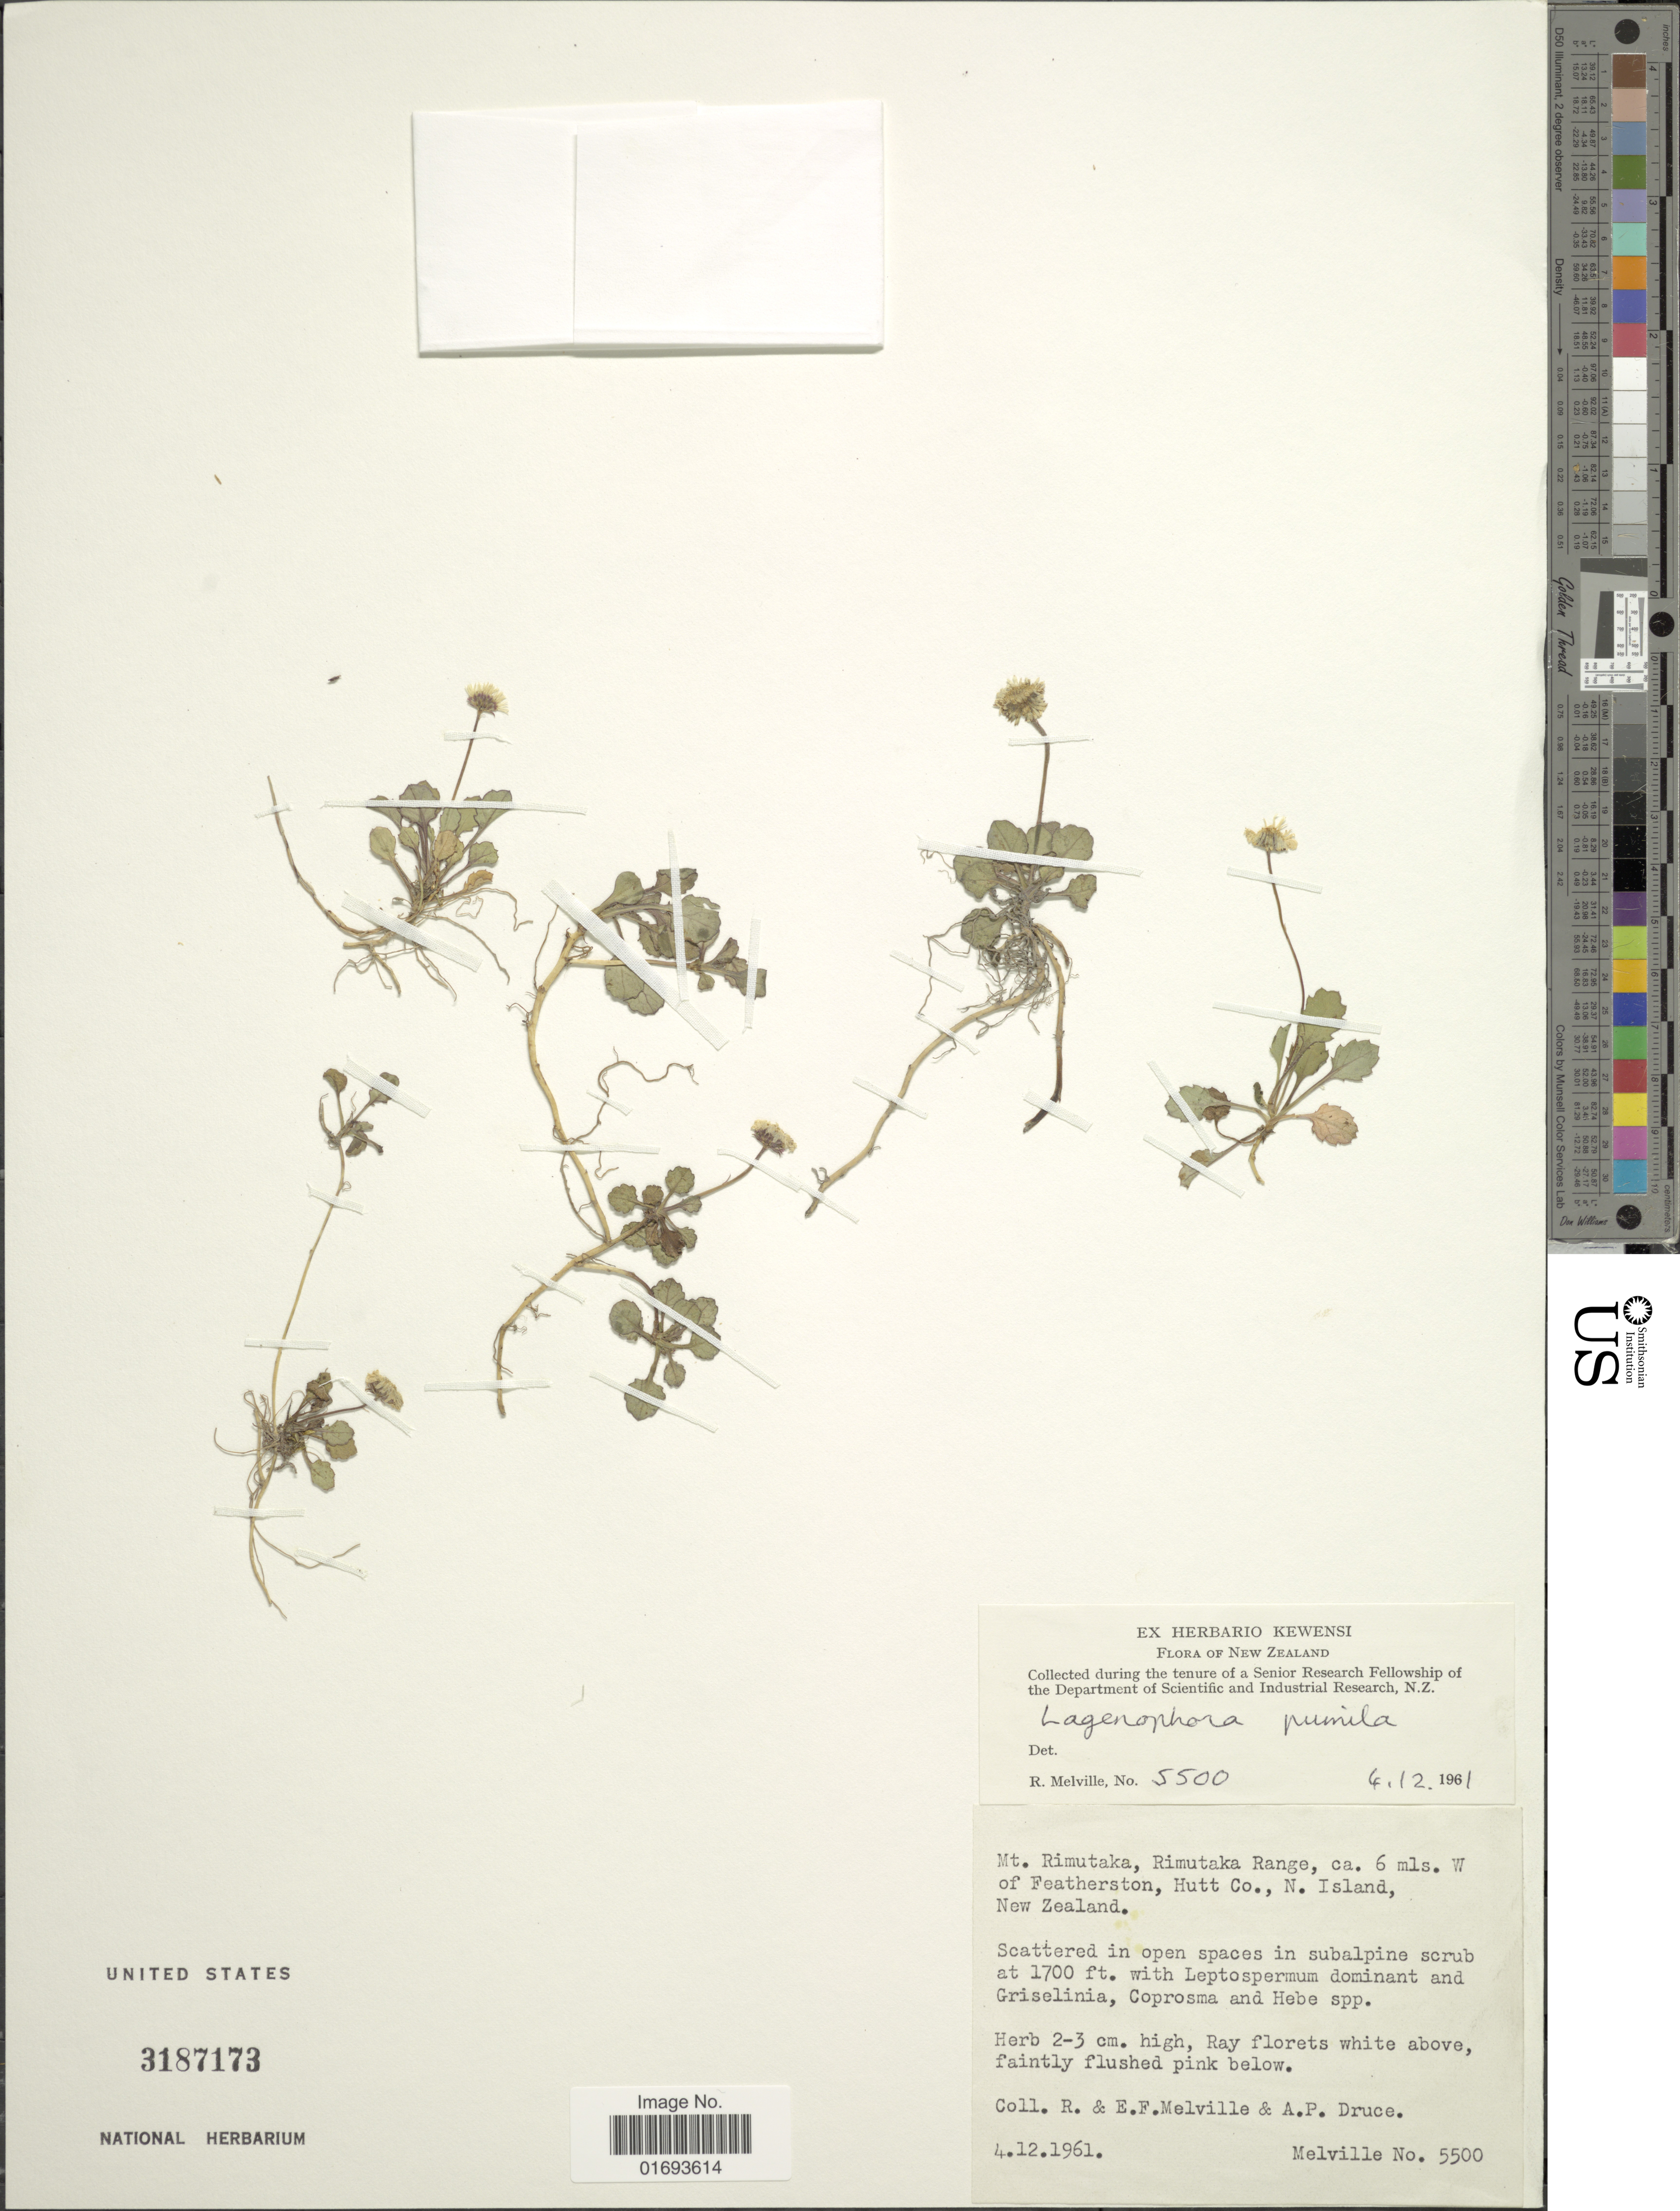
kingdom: Plantae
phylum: Tracheophyta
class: Magnoliopsida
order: Asterales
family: Asteraceae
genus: Lagenophora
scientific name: Lagenophora pumila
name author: (G. Forst.) Cheeseman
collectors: R. Melville, E. Melville & A. Druce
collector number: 5500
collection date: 1961-12-04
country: New Zealand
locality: Mt. Rimutaka, Rimutaka Range, ca. 6 mls. W of Featherston, Hutt Co., N. Island, New Zealand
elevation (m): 518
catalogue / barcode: US 3187173